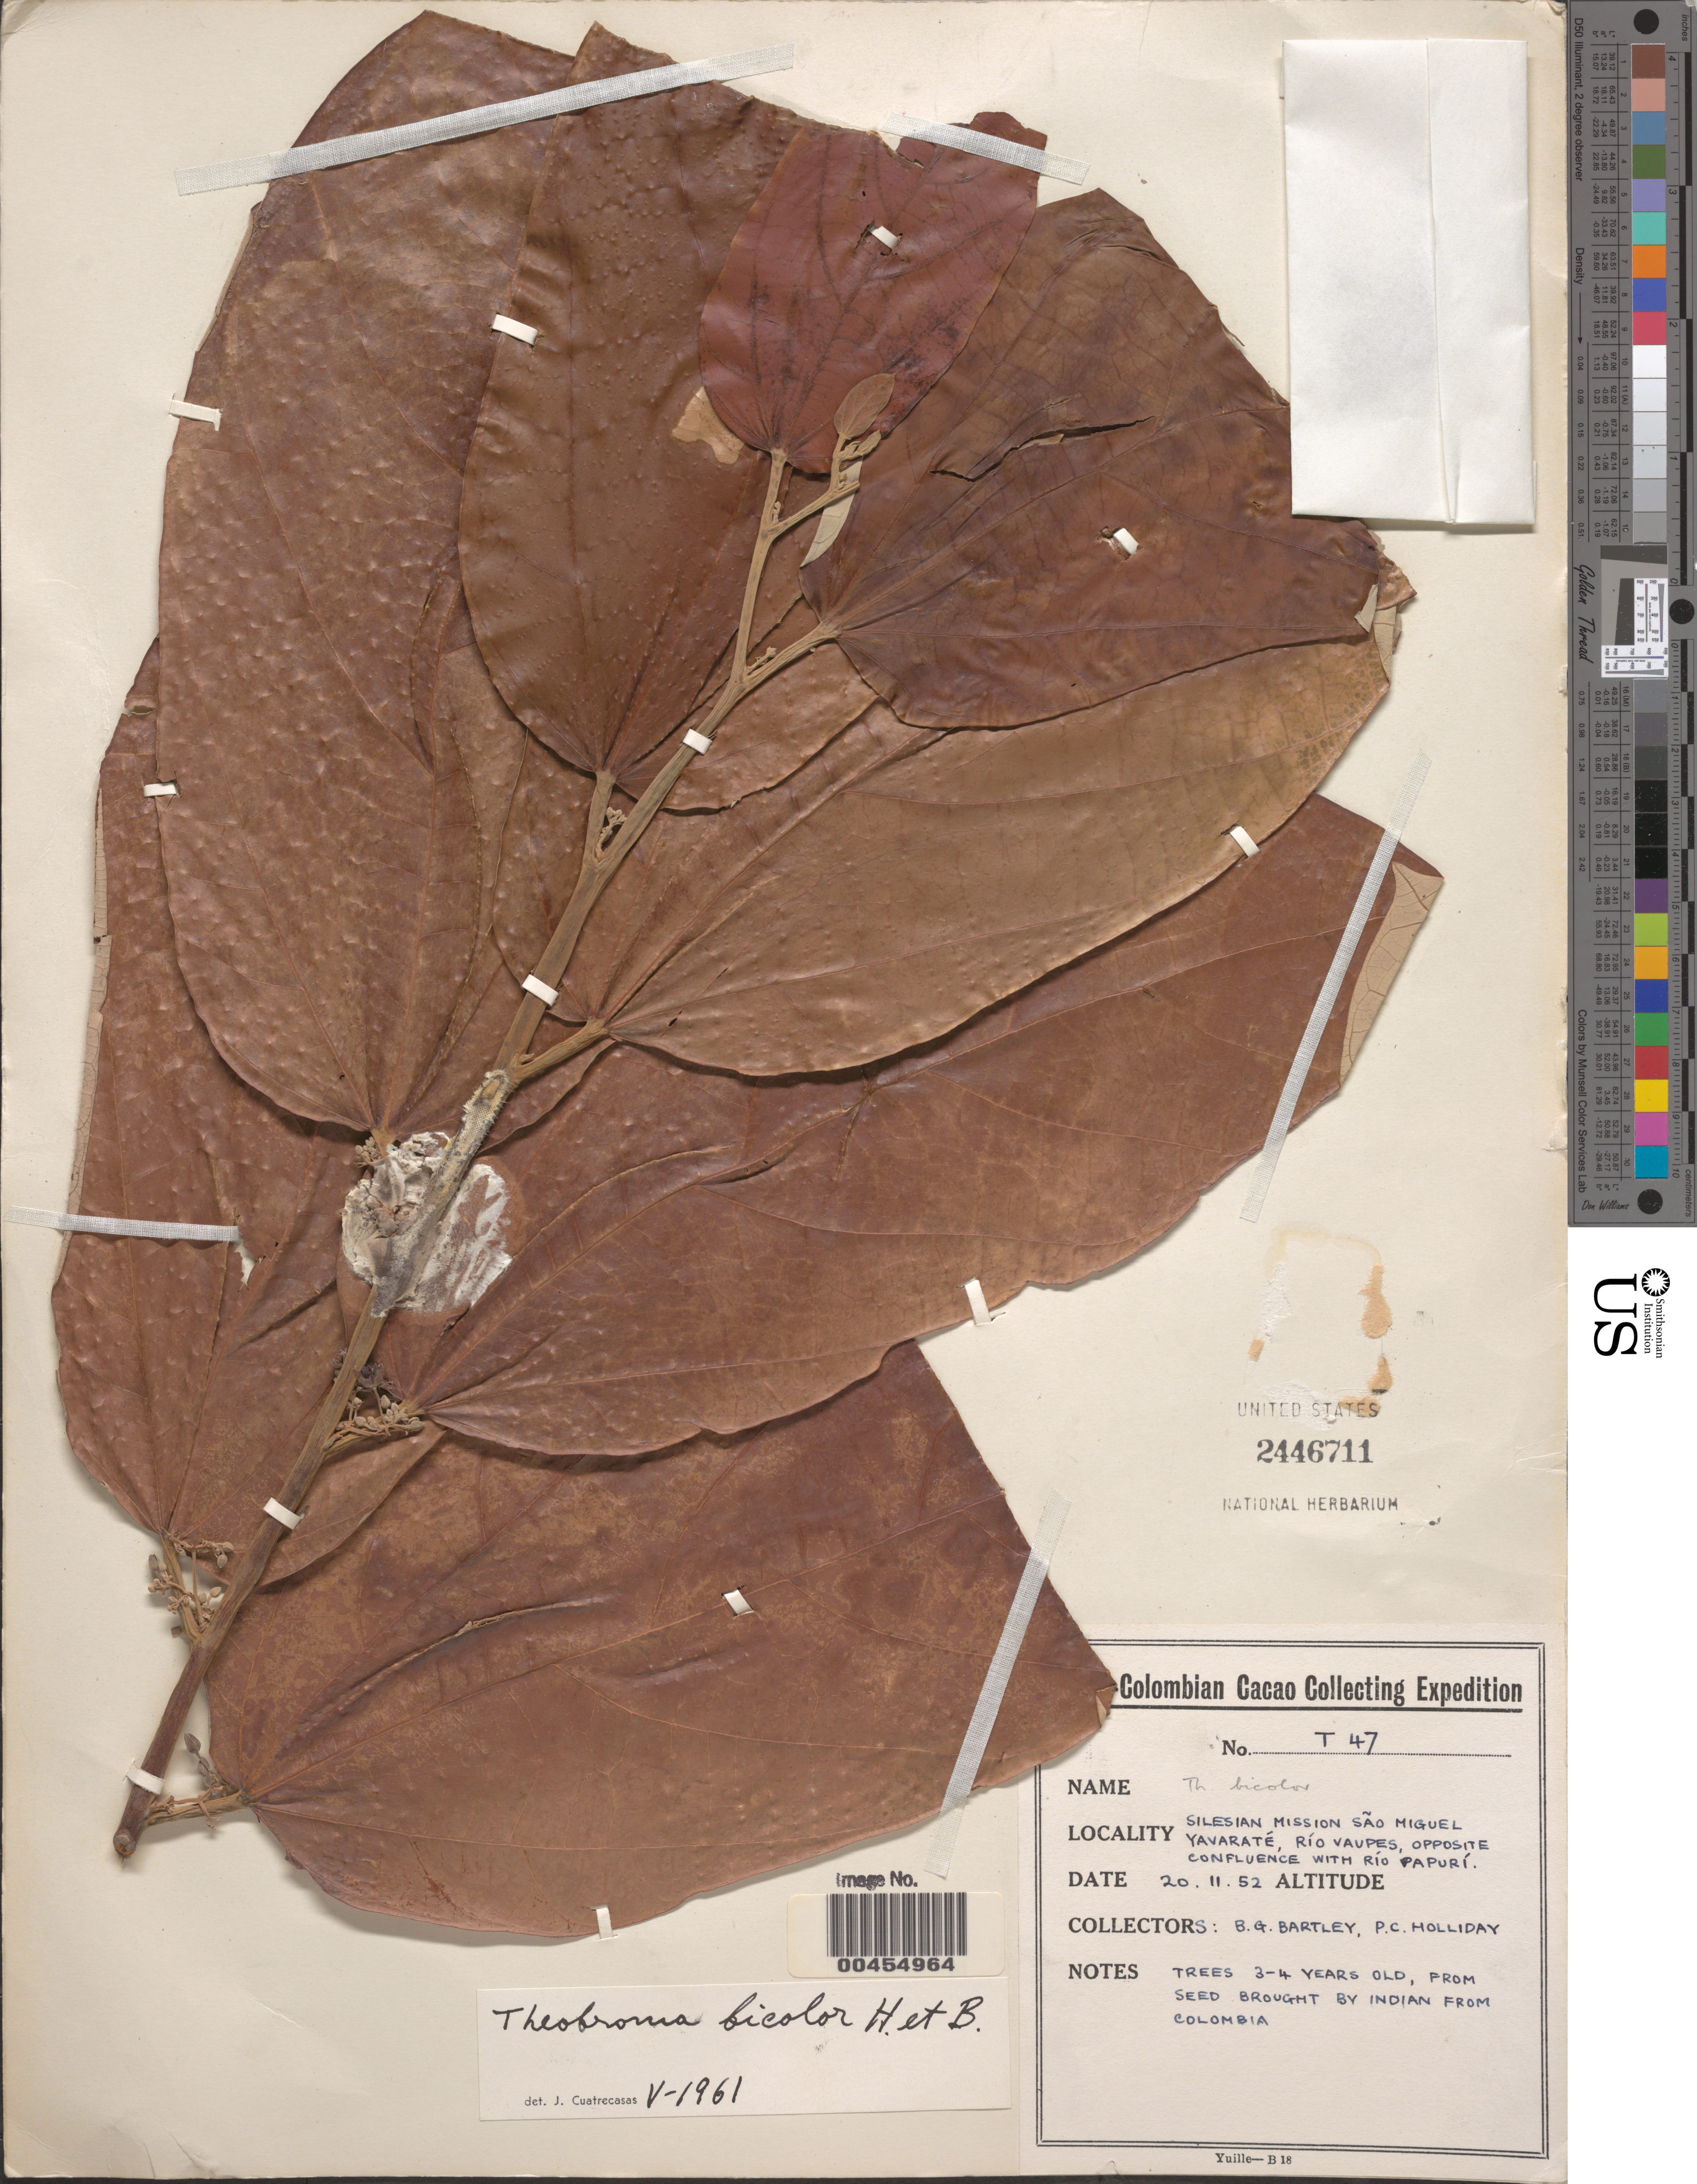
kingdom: Plantae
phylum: Tracheophyta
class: Magnoliopsida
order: Malvales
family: Malvaceae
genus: Theobroma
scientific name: Theobroma bicolor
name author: Bonpl.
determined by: Dorr, L. J., (BOT), Smithsonian Institution - National Museum of Natural History (UNITED STATES)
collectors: B. Bartley & P. C. Holliday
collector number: T47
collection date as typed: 20 Nov 1952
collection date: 1952-11-20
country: Brazil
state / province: Amazonas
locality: Silesian Mission Sao Miguel Yavaraté, Río Vaupes, opposite confluence with Río Papurá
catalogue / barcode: US 2446711